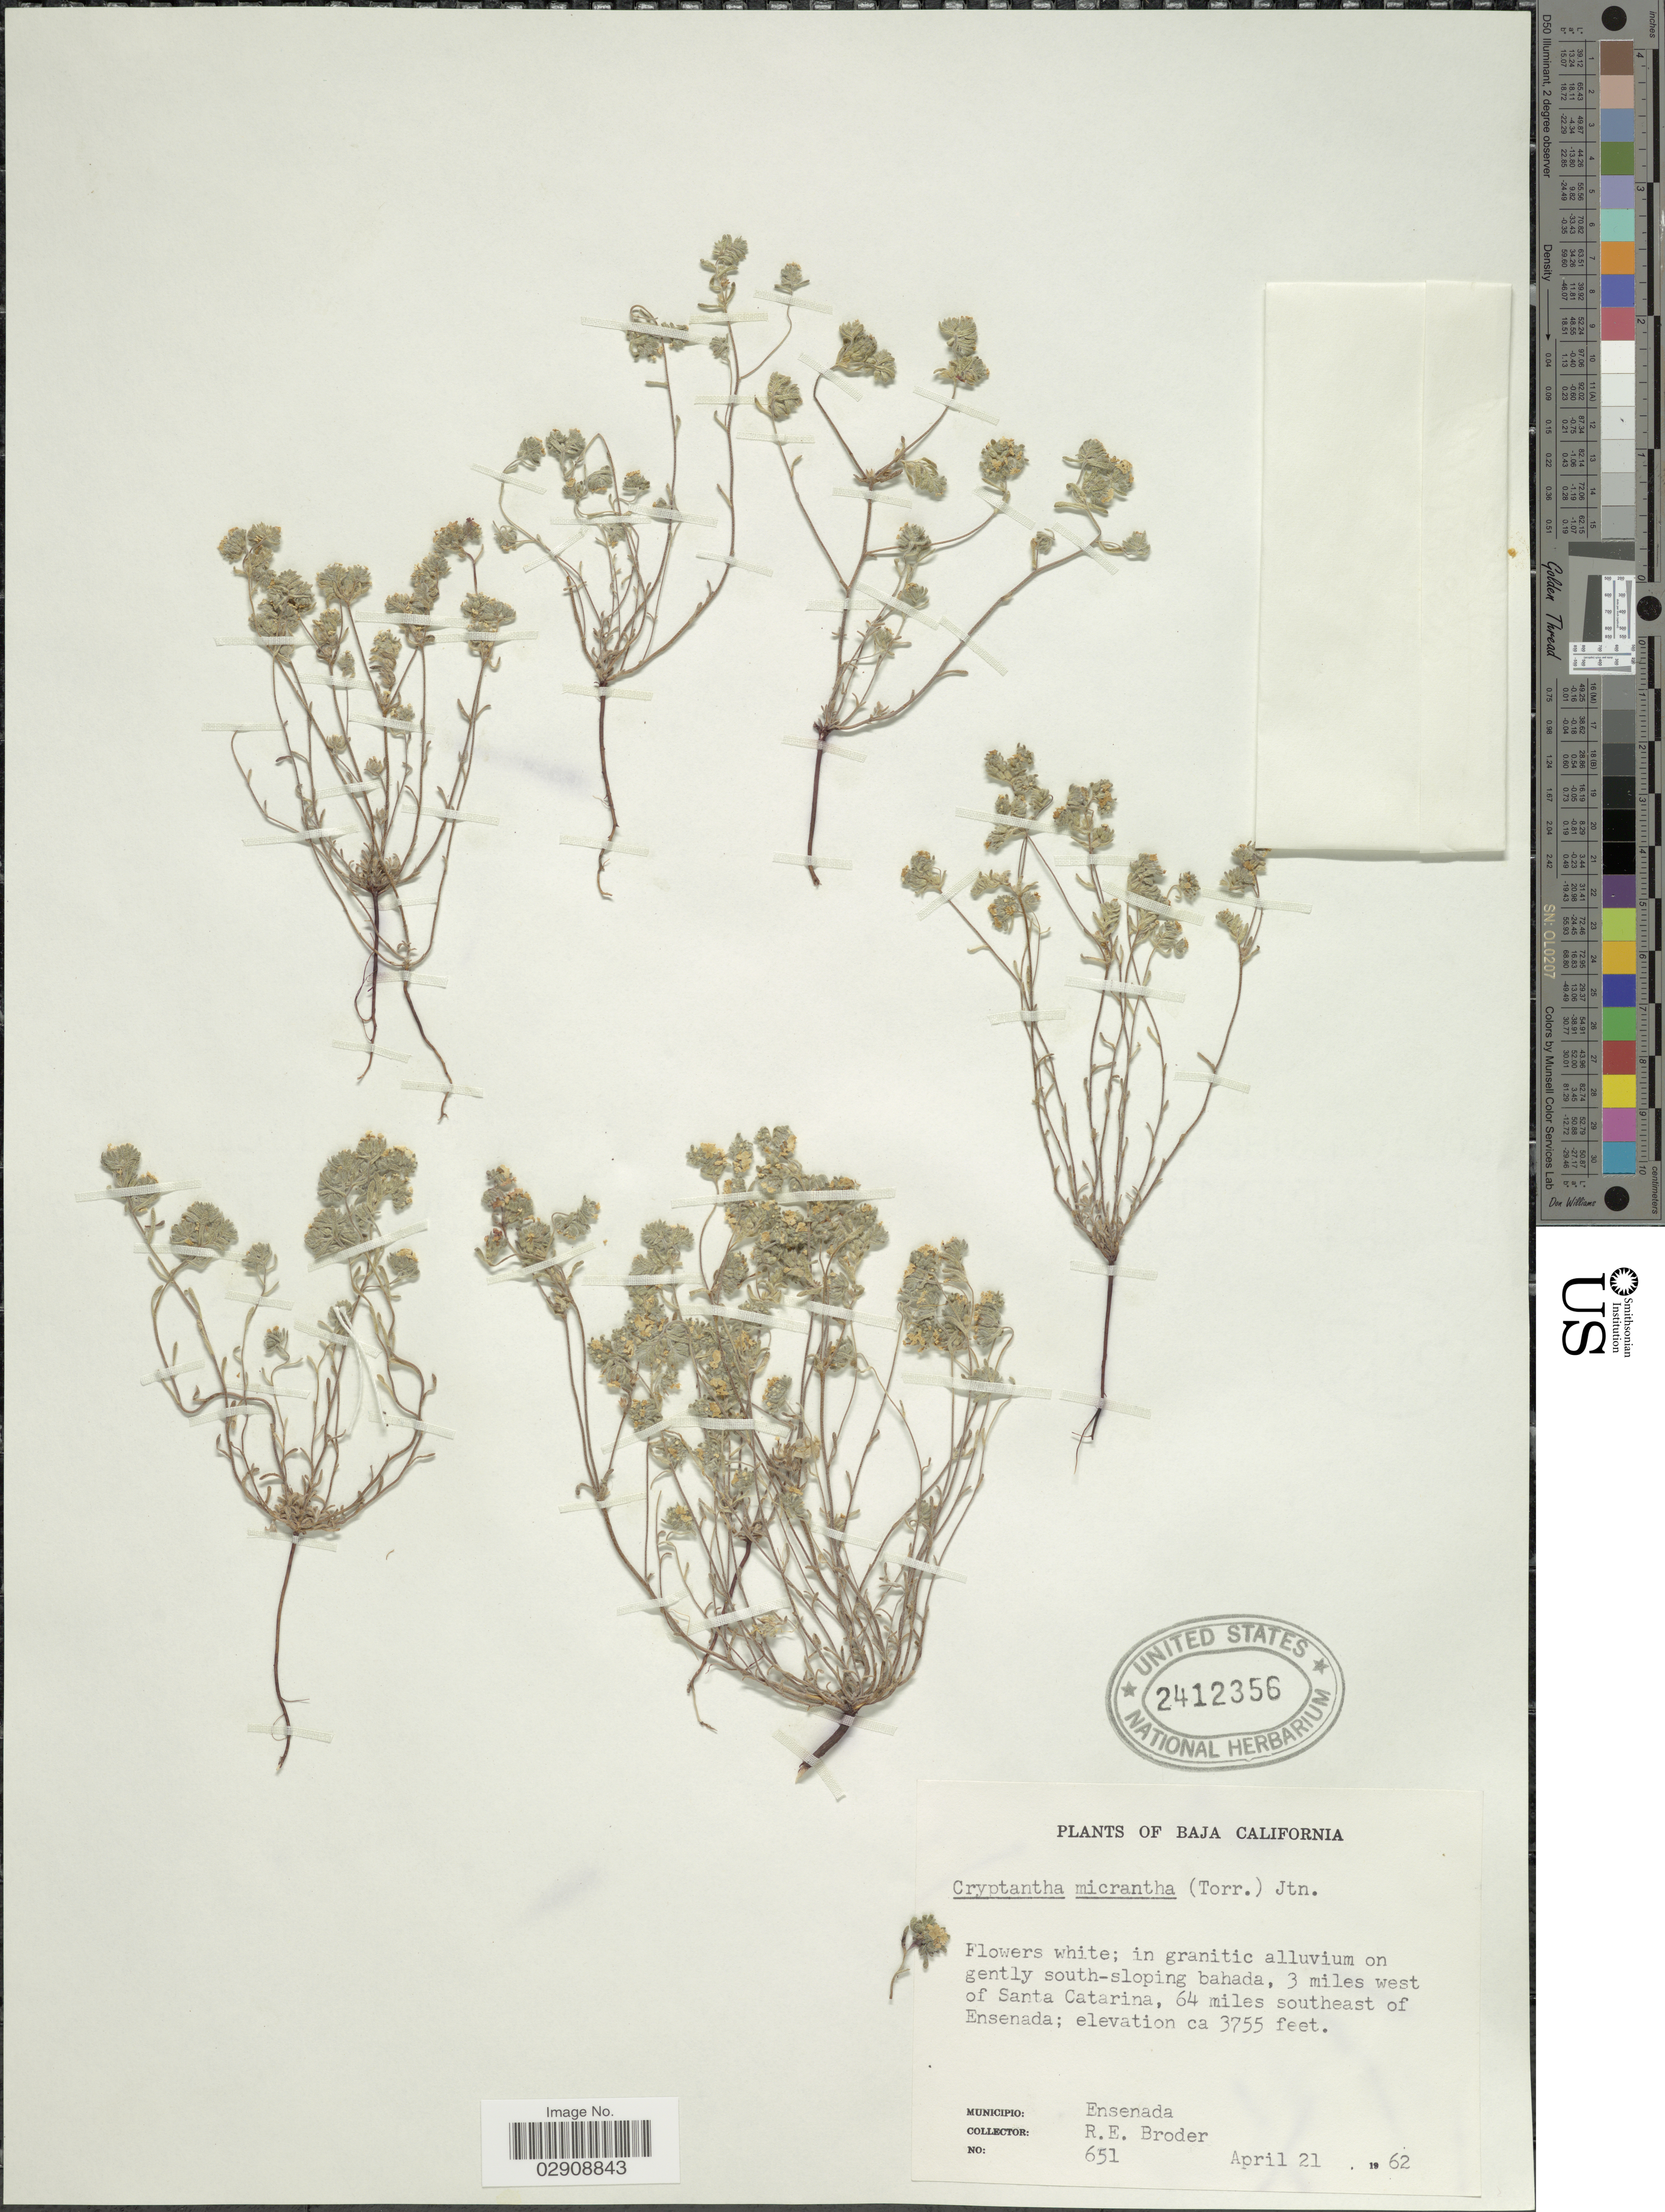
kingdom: Plantae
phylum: Tracheophyta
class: Magnoliopsida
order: Boraginales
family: Boraginaceae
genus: Cryptantha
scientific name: Cryptantha micrantha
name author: (Torr.) I.M. Johnst.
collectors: R. Broder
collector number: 651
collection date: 1962-04-21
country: Mexico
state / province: Baja California Norte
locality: In granitic alluvium on gently south-sloping bahada, 3 miles west of Santa Catarins, 64 miles southeast of Ensenada.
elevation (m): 1145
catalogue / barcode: US 2412356